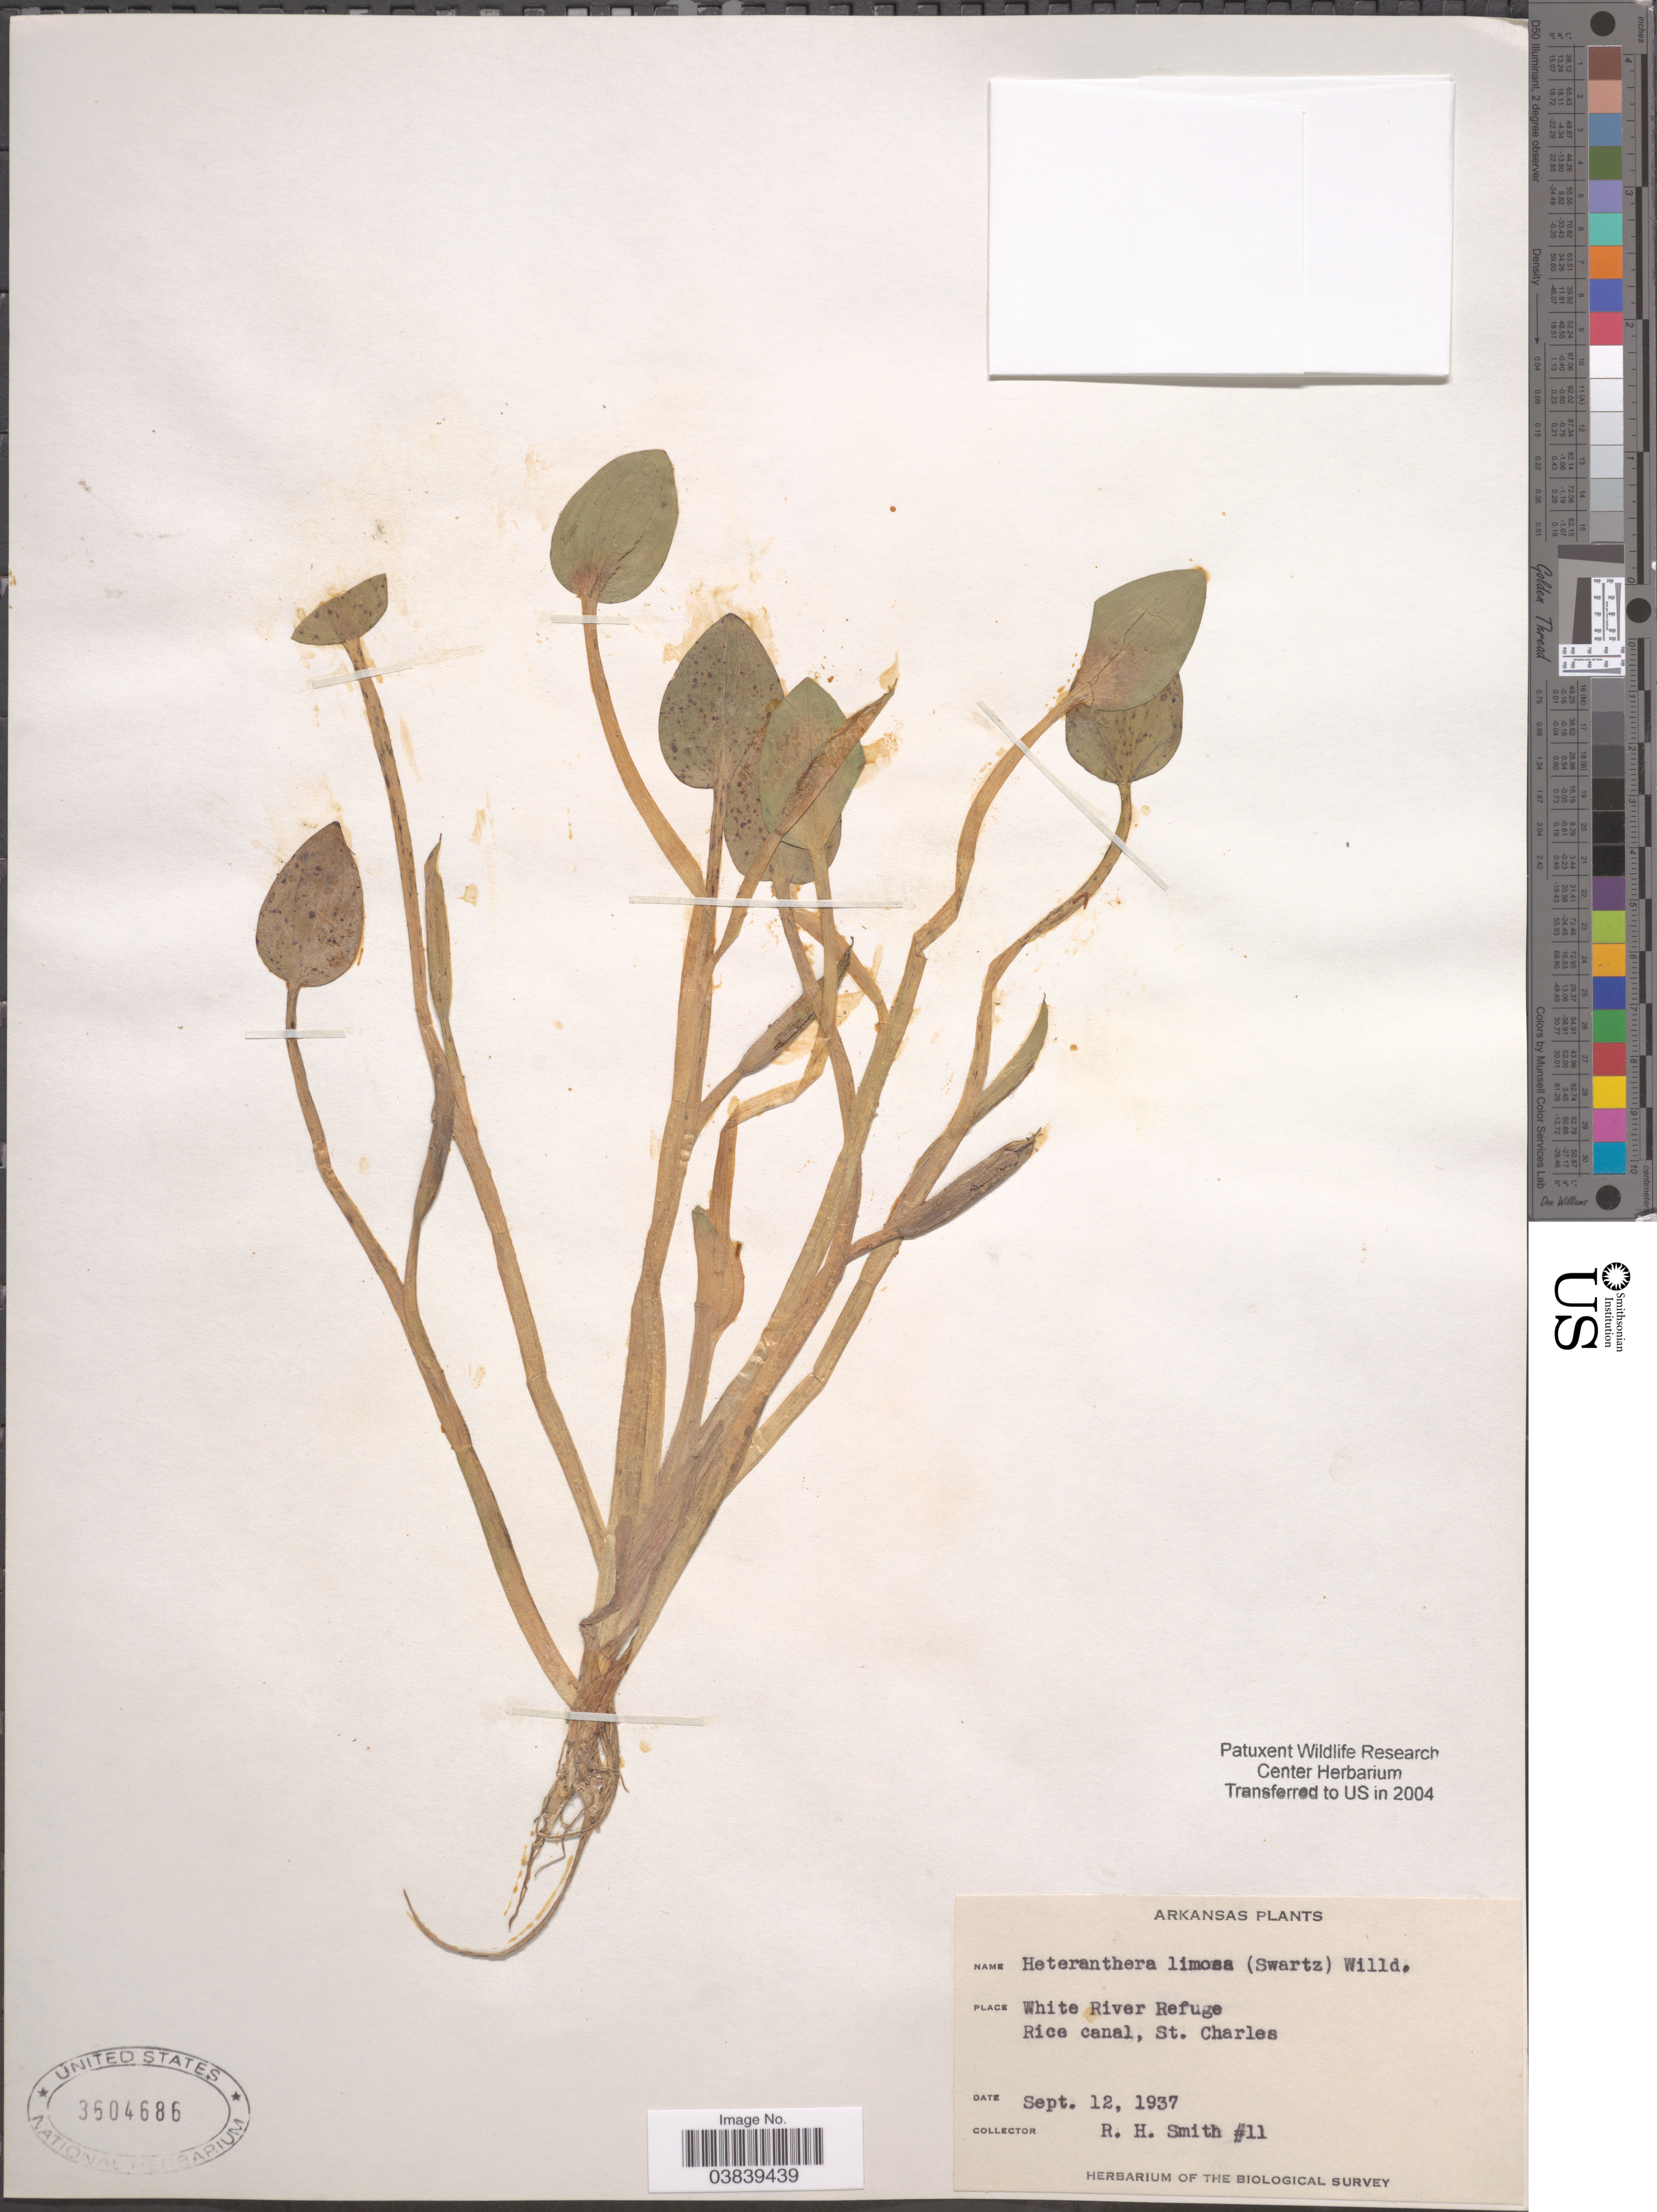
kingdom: Plantae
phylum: Tracheophyta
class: Liliopsida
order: Commelinales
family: Pontederiaceae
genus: Heteranthera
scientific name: Heteranthera limosa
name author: (Sw.) Willd.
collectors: R. H. Smith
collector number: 11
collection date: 1937-09-12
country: United States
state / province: Arkansas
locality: White River Refuge. Rice canal, St. Charles.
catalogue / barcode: US 3604686